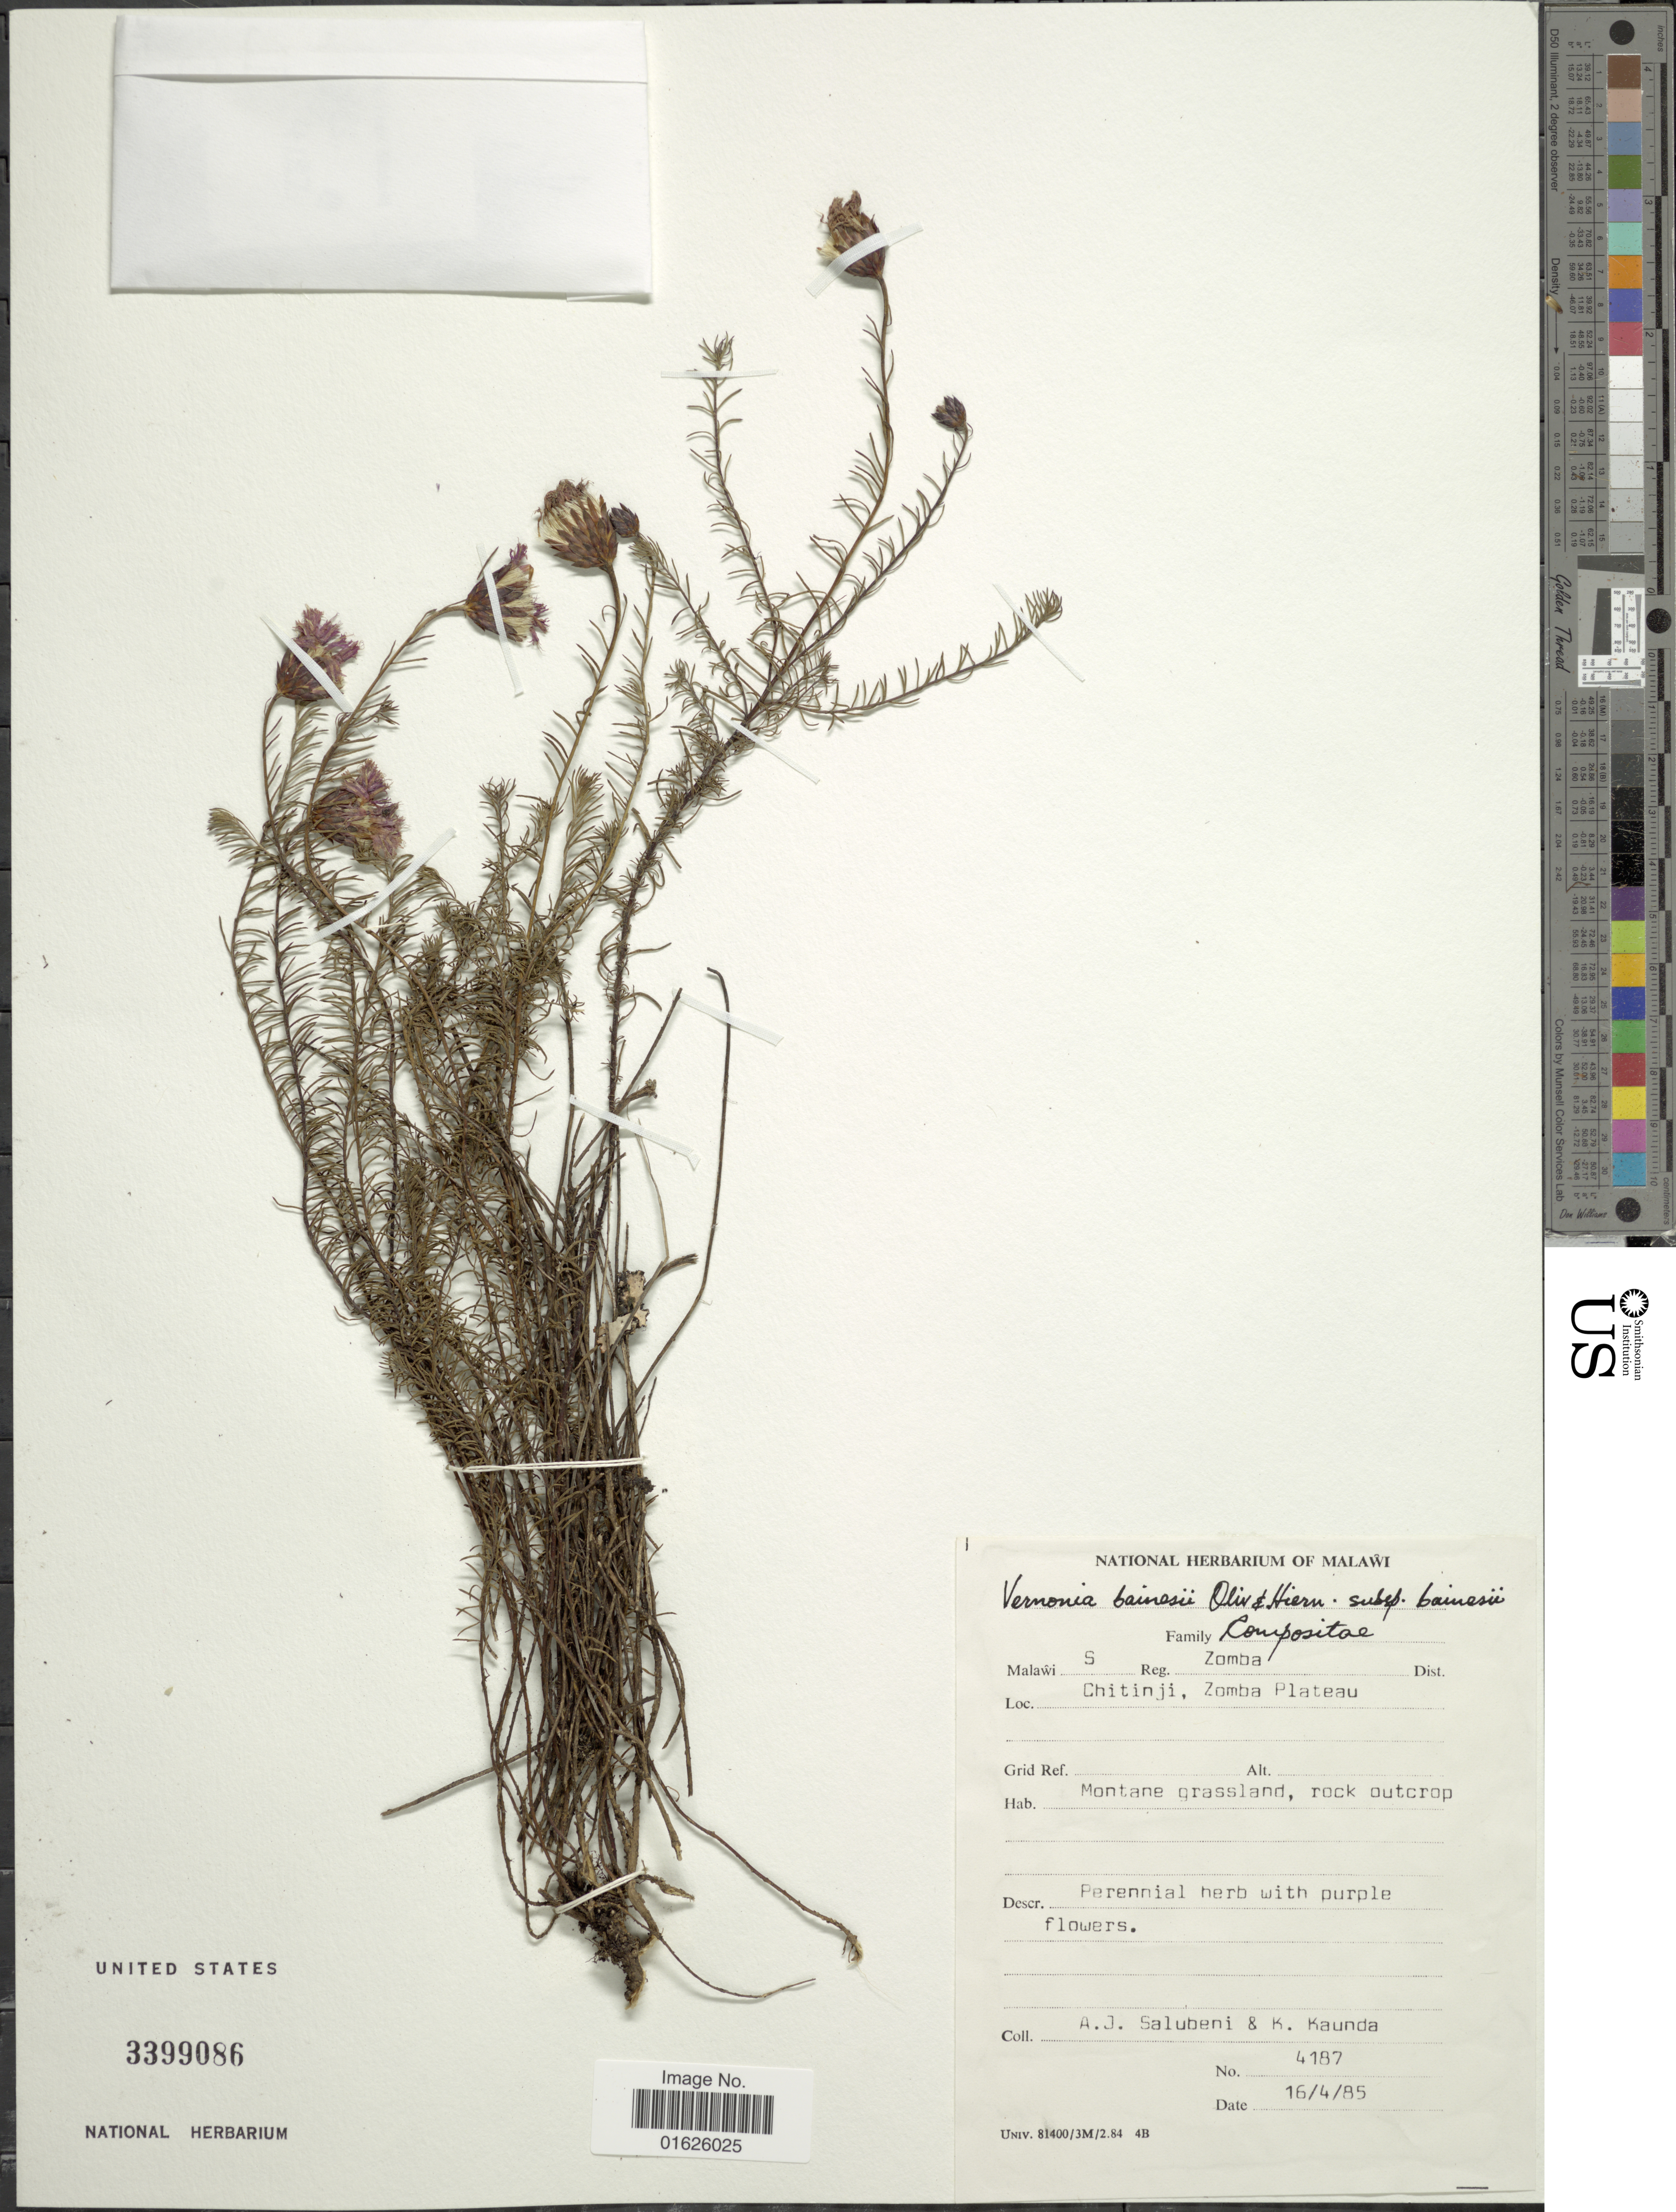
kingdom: Plantae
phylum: Tracheophyta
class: Magnoliopsida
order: Asterales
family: Asteraceae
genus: Polydora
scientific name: Polydora bainesii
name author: (Oliv. & Hiern) H. Rob.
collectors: A. J. Salubeni & K. Kaunda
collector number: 4187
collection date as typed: Transcribed d/m/y: 16/4/85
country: Malawi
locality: Malawi S , Zomba Distr, Chitinji, Reg. Zomba Plateau.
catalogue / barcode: US 3399086